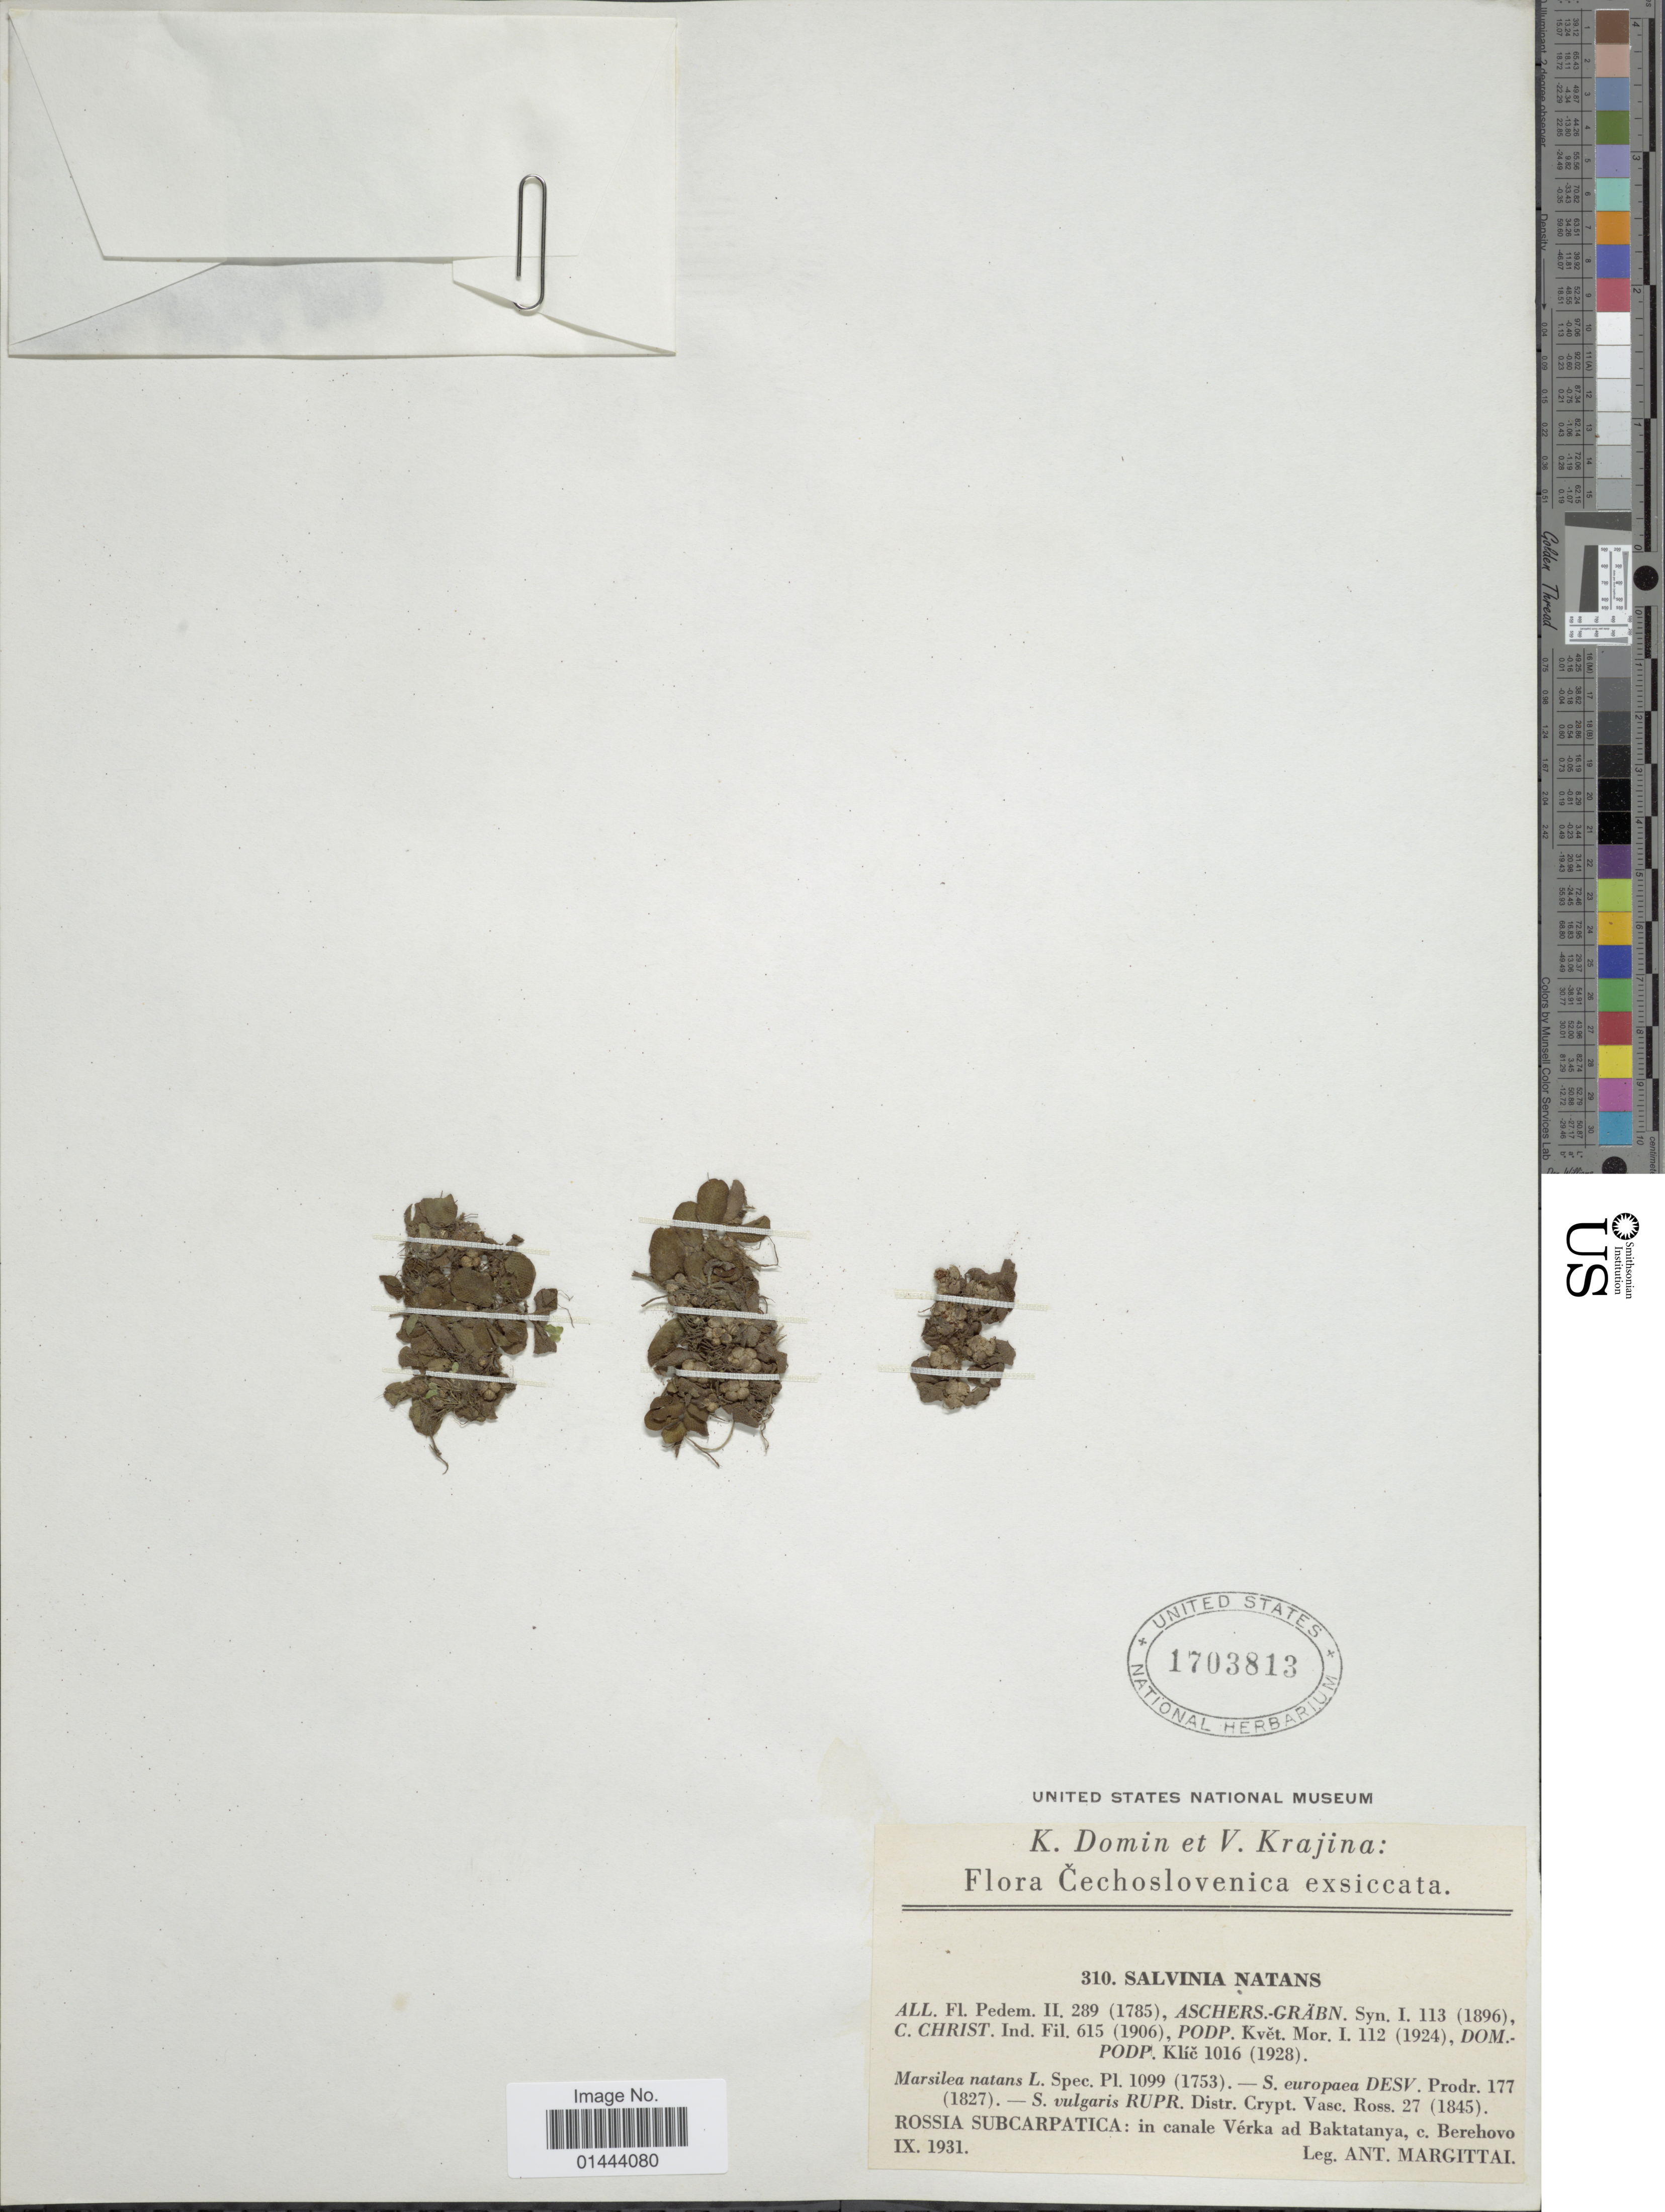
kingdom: Plantae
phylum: Tracheophyta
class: Polypodiopsida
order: Salviniales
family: Salviniaceae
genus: Salvinia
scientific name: Salvinia natans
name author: (L.) All.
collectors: A. Margittai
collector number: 310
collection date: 1931-09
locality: Cechoslovenica, Rossia Subcarpatica: in canale Vérka ad Baktatanya, c. Berehovo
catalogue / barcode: US 1703813